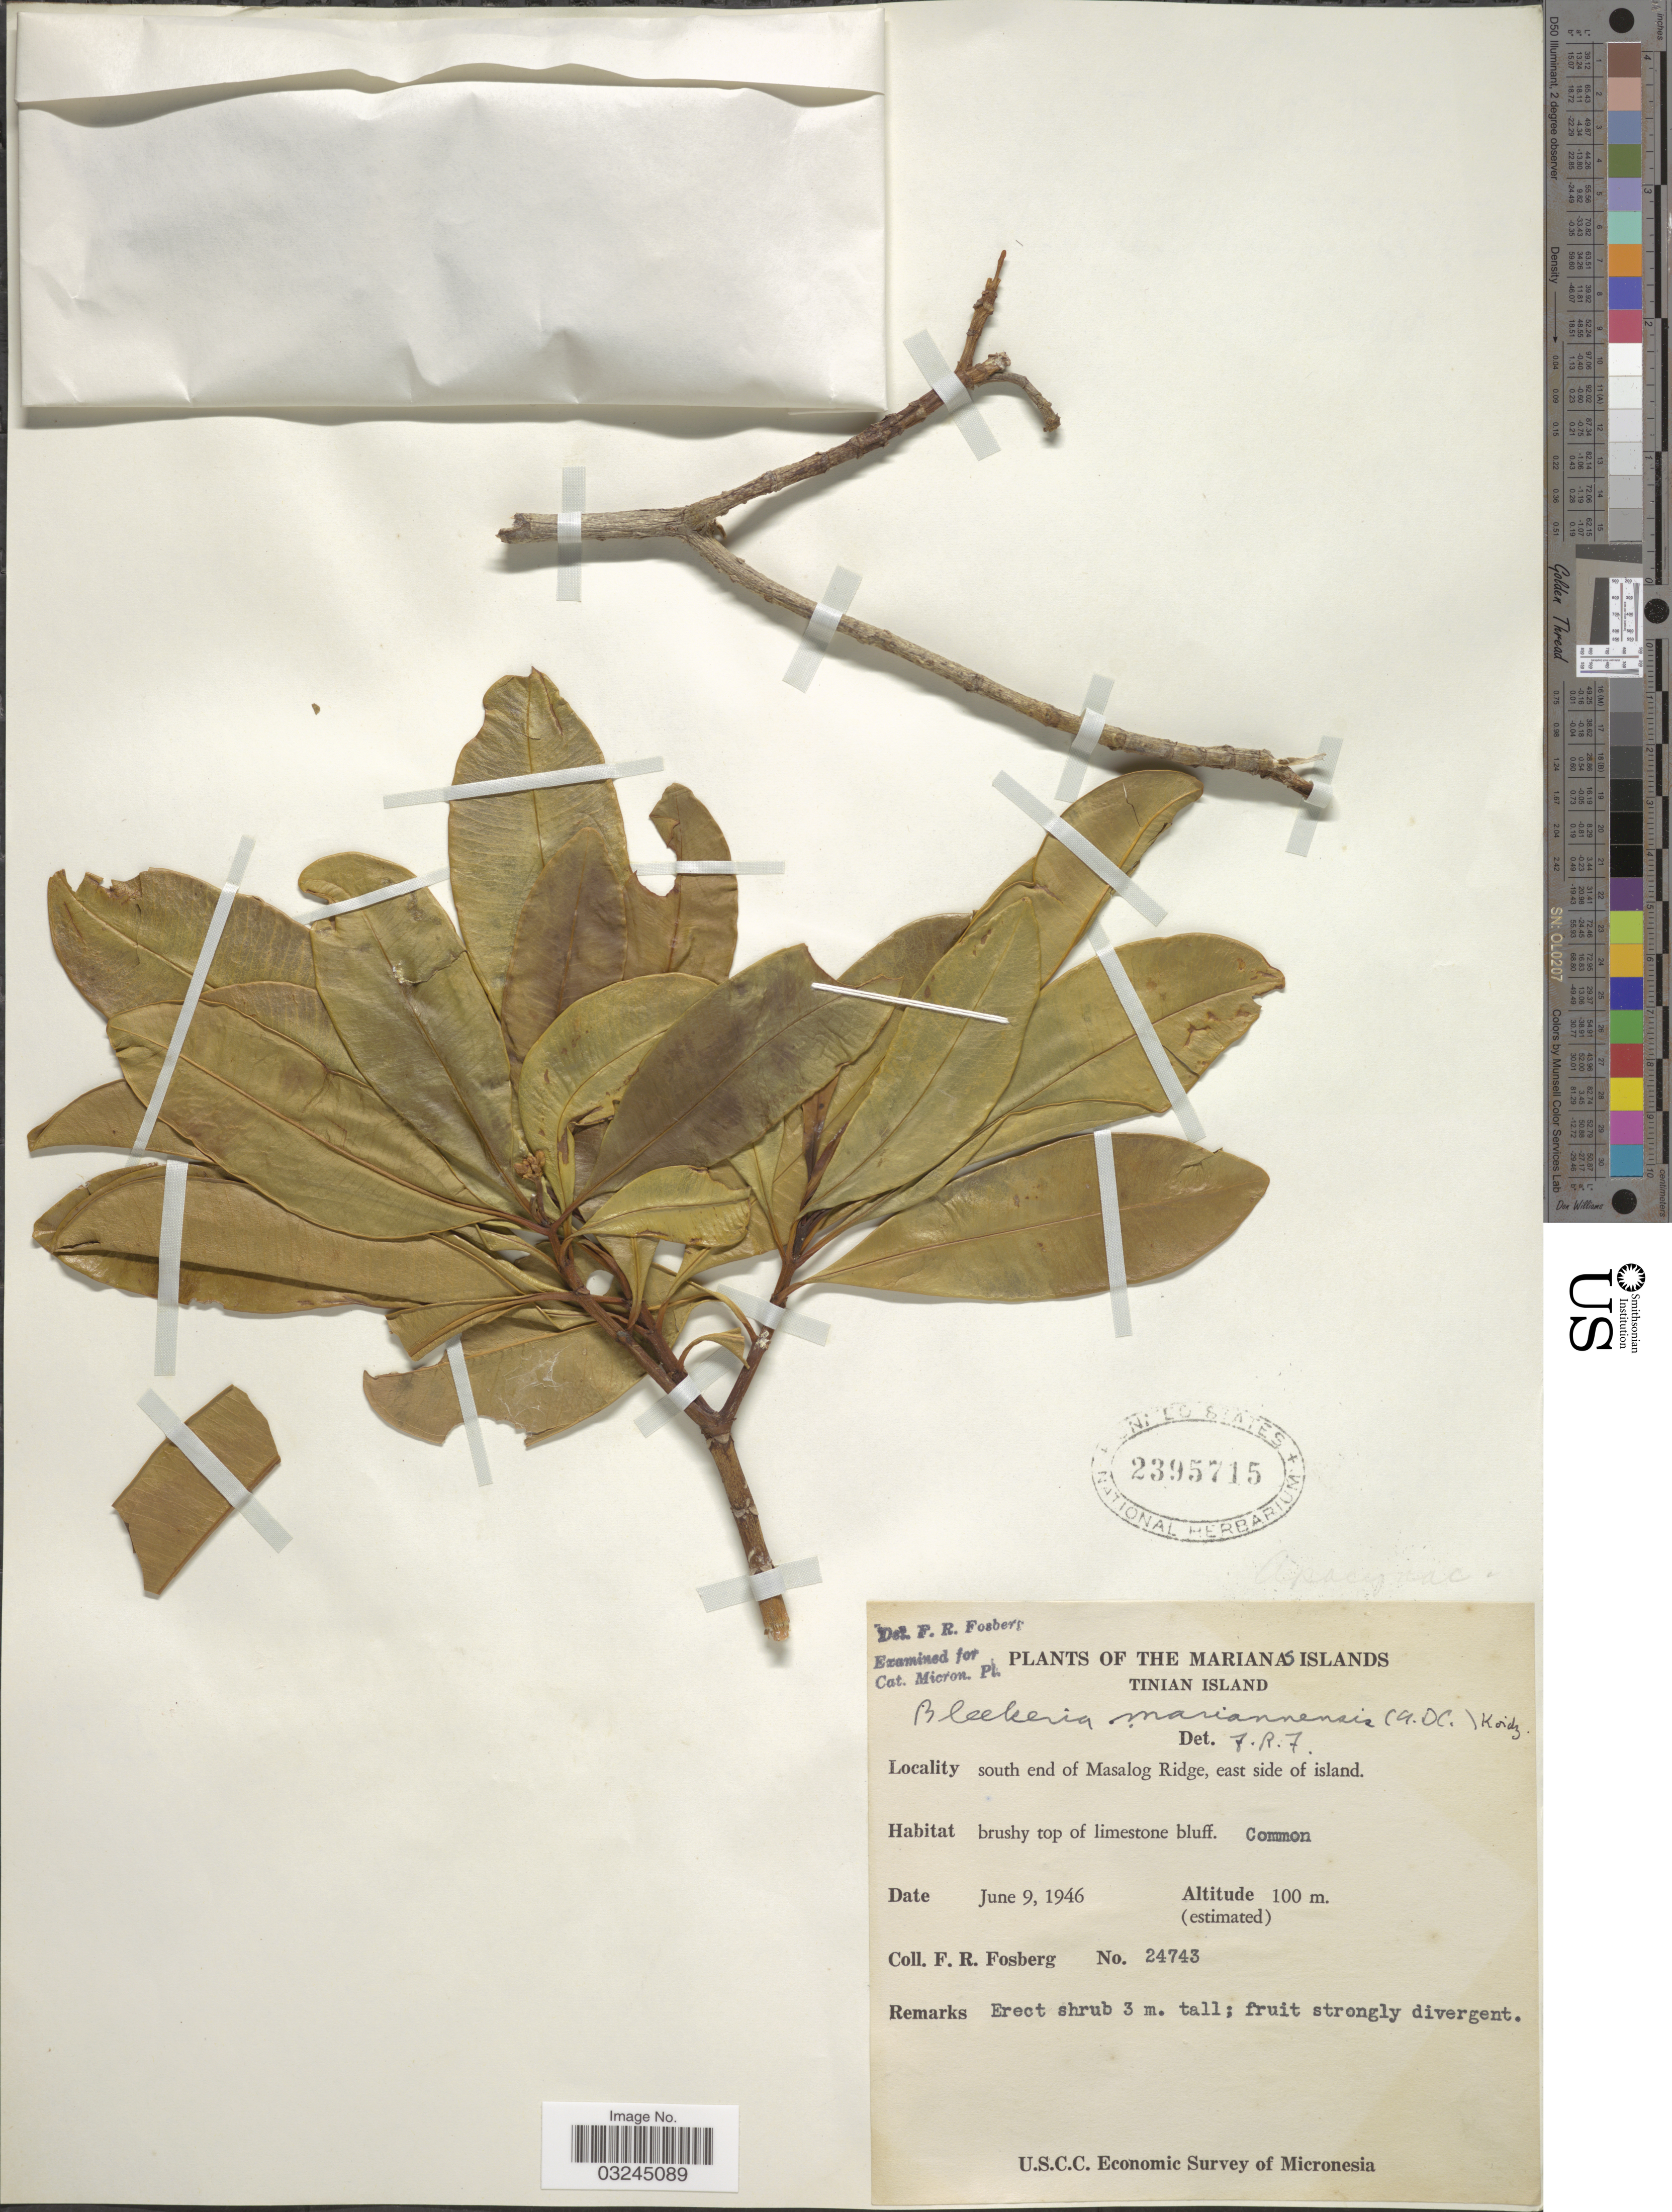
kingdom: Plantae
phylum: Tracheophyta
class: Magnoliopsida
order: Gentianales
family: Apocynaceae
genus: Ochrosia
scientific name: Ochrosia mariannensis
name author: A. DC.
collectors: F. R. Fosberg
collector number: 24743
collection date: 1946-06-09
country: Northern Mariana Islands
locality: The Marianas Islands. Tinian Island. South end of Masalog Ridge, east side of island.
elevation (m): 100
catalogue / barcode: US 2395715